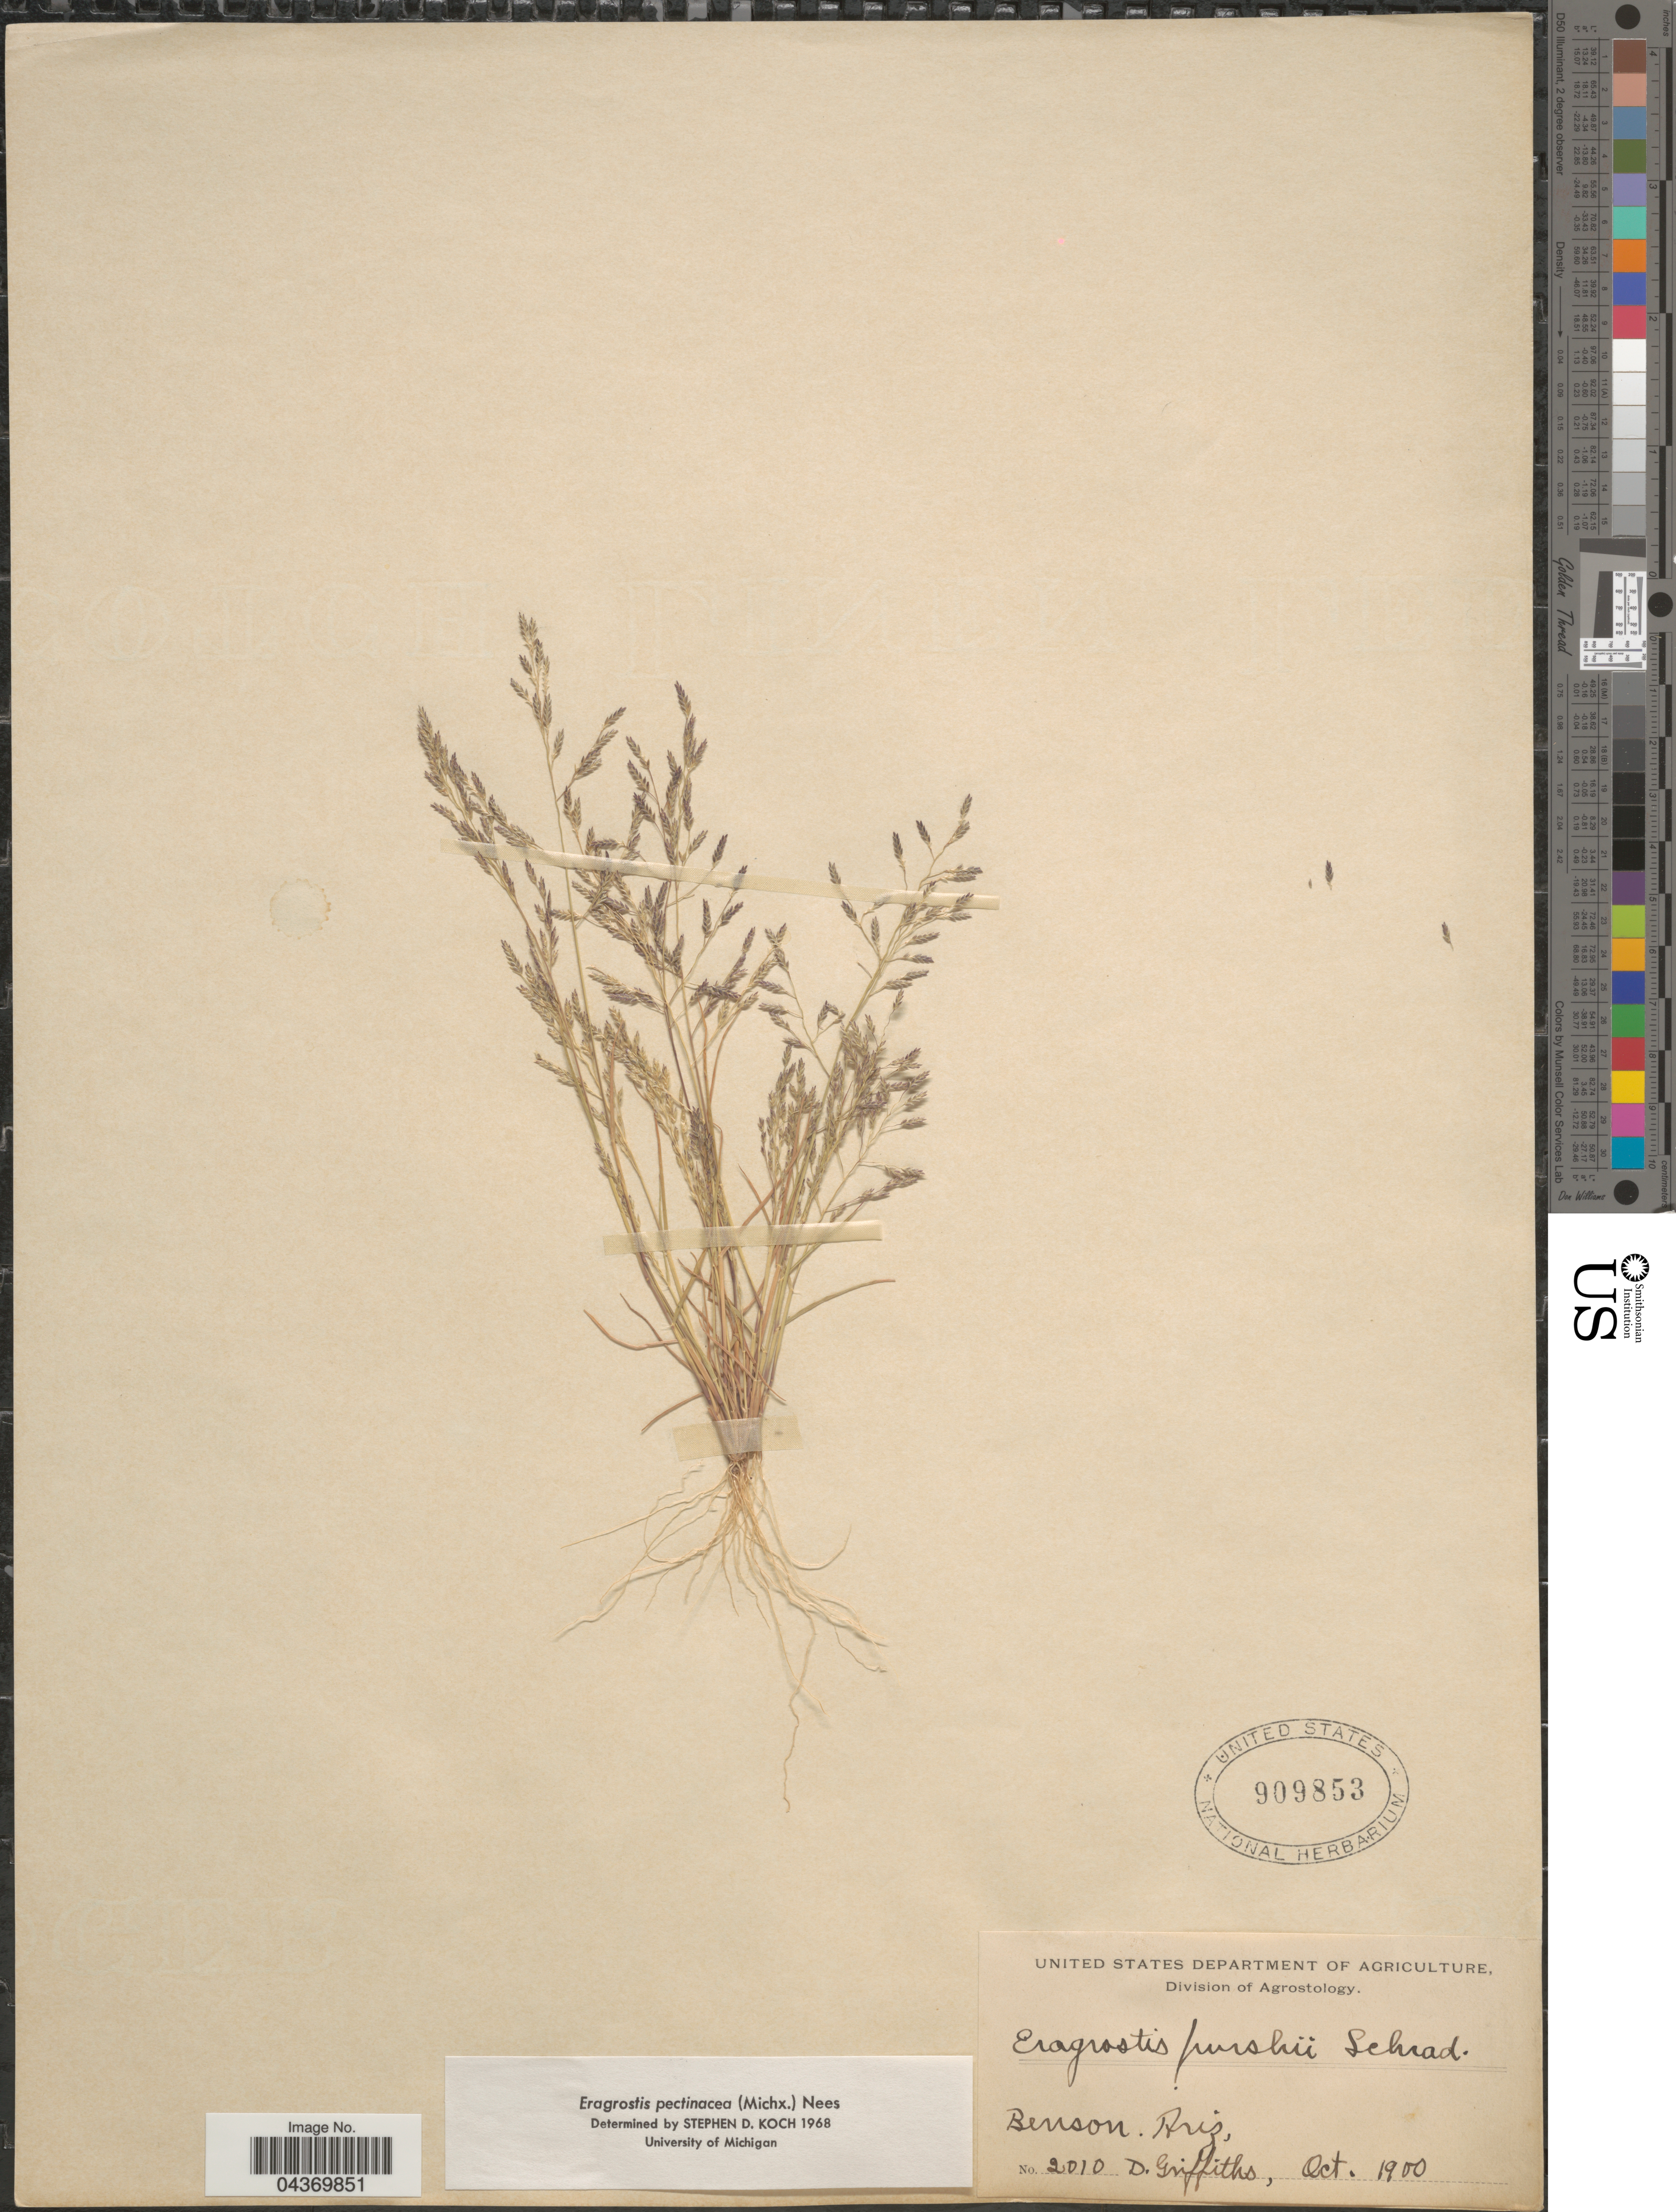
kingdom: Plantae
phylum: Tracheophyta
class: Liliopsida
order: Poales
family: Poaceae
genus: Eragrostis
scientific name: Eragrostis pectinacea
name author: (Michx.) Nees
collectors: D. Griffiths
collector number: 2010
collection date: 1900-10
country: United States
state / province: Arizona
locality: Benson.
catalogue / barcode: US 909853